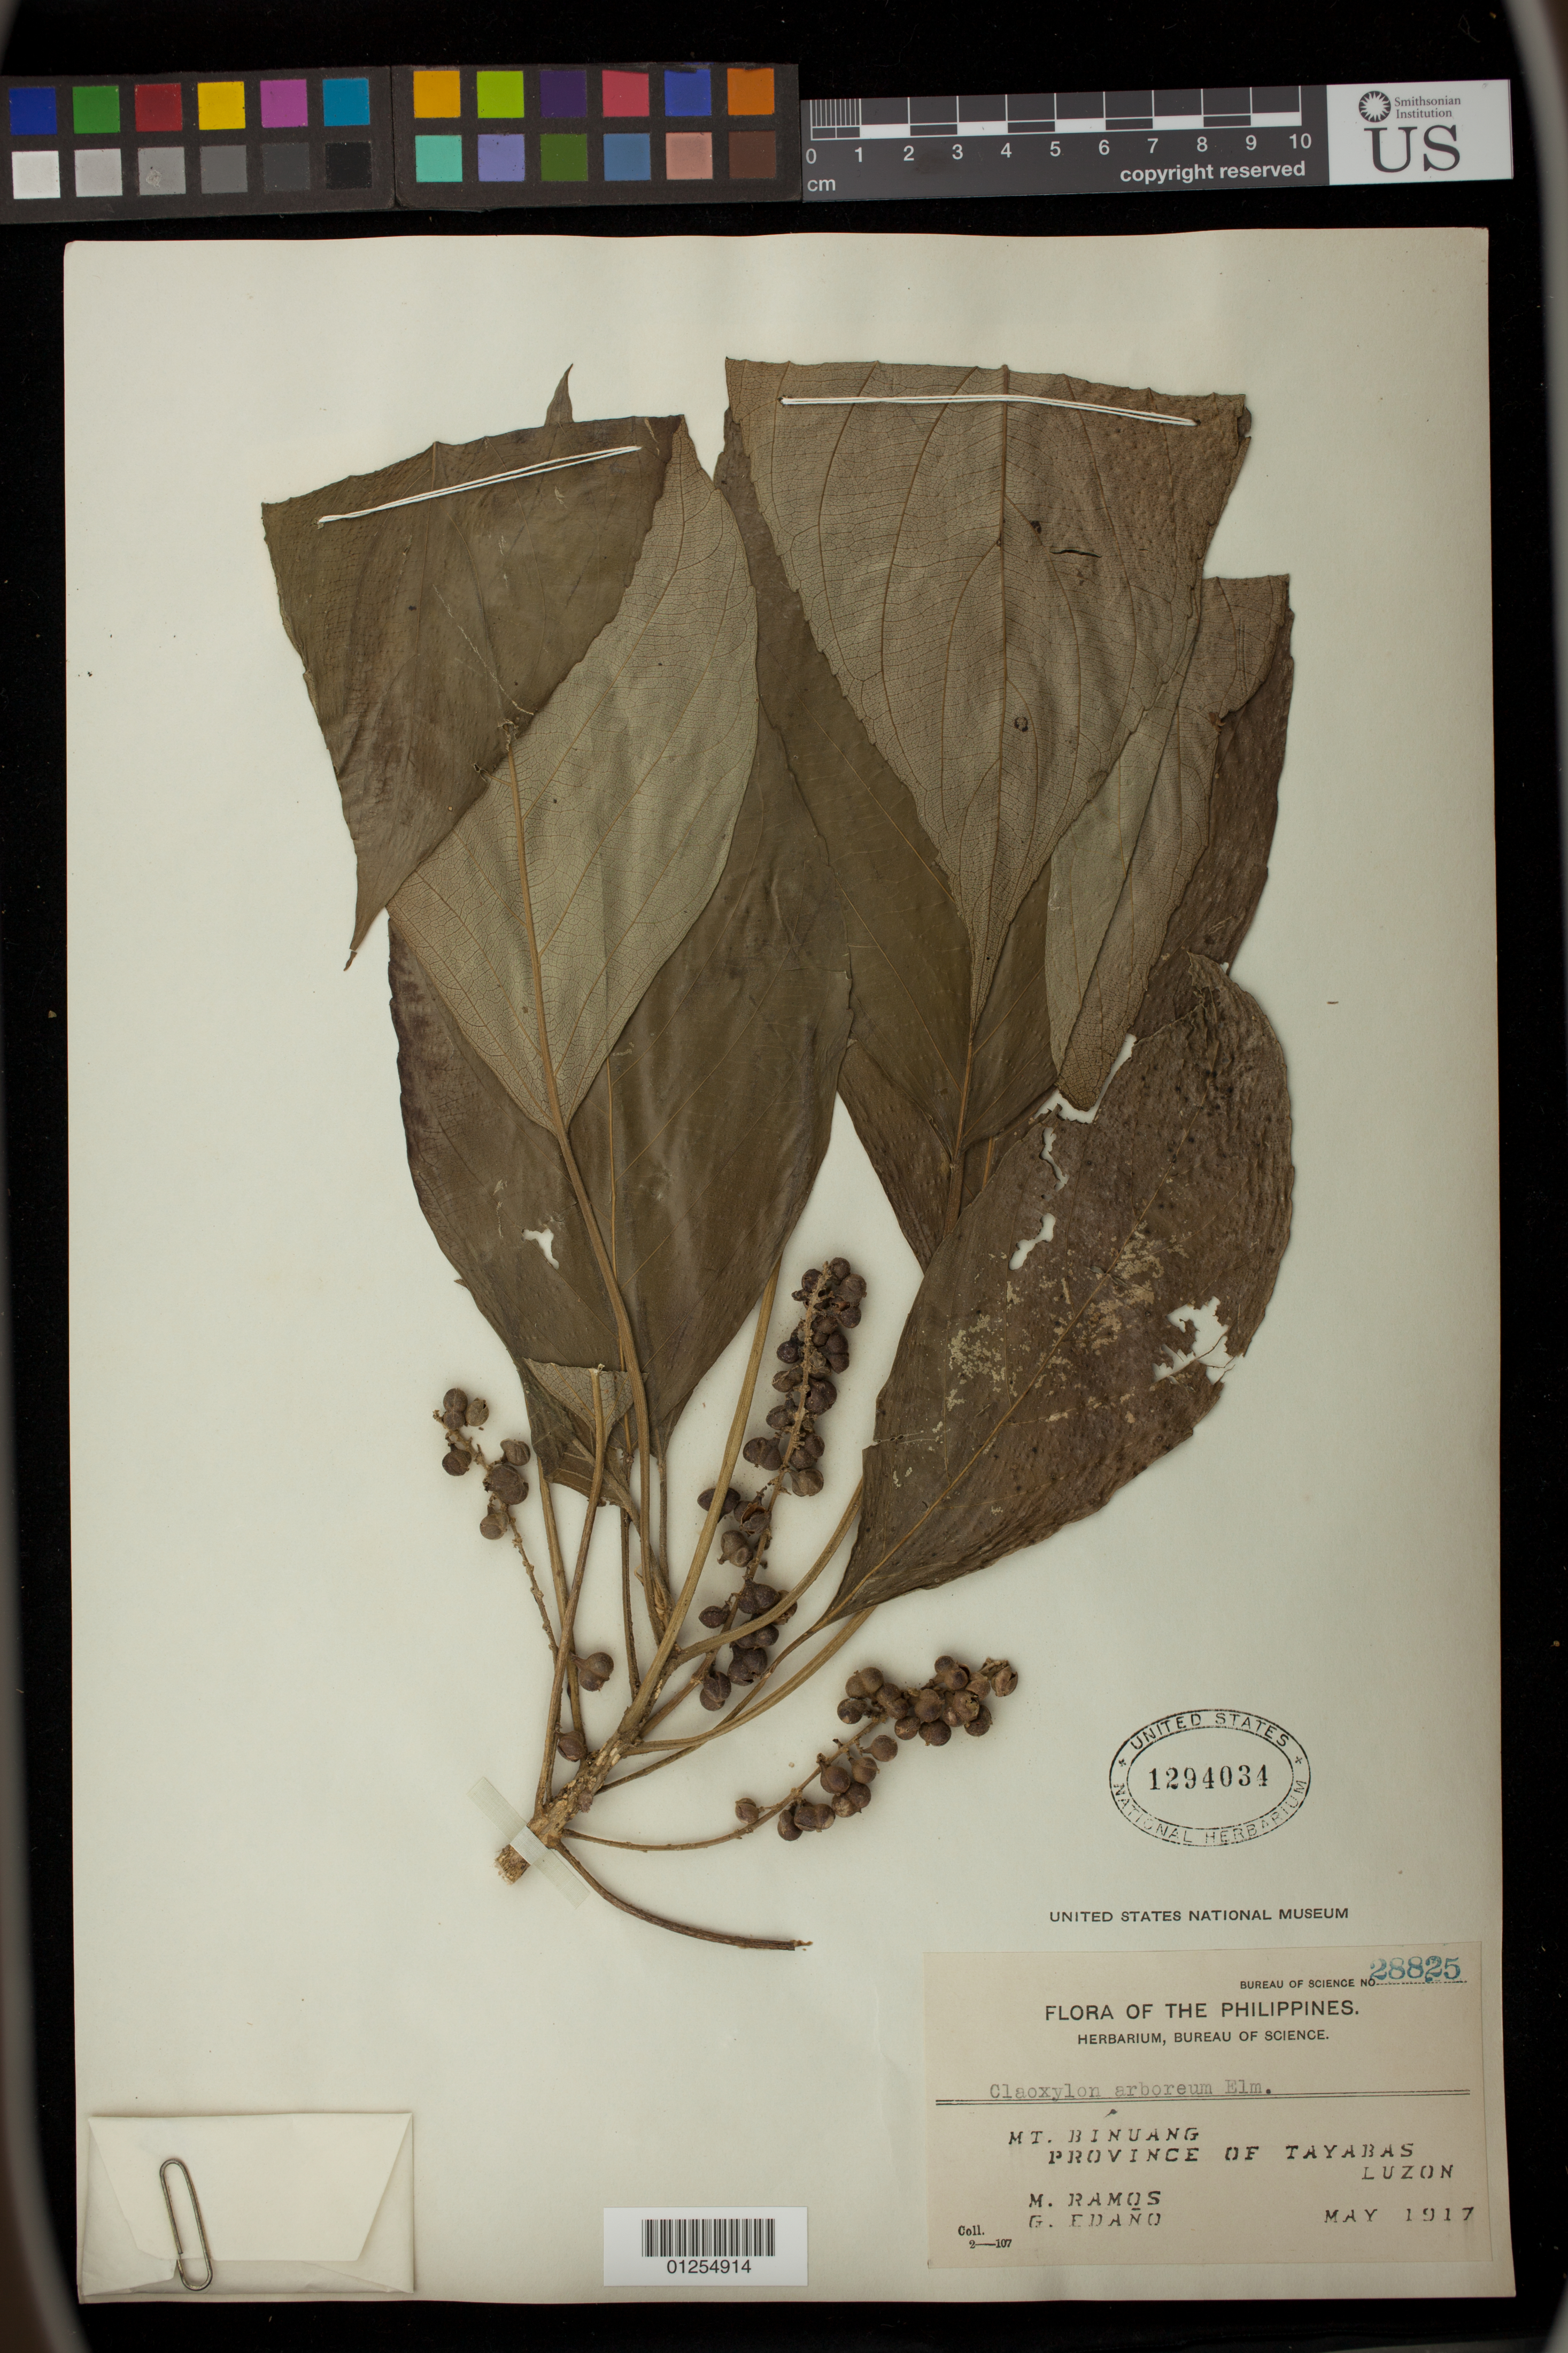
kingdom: Plantae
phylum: Tracheophyta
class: Magnoliopsida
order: Malpighiales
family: Euphorbiaceae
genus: Claoxylon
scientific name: Claoxylon arboreum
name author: Elmer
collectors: M. Ramos & G. Edaño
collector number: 28825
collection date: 1917-05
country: Philippines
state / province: Calabarzon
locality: Tayabas Province, Mt. Binuang, Luzon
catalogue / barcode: US 1294034